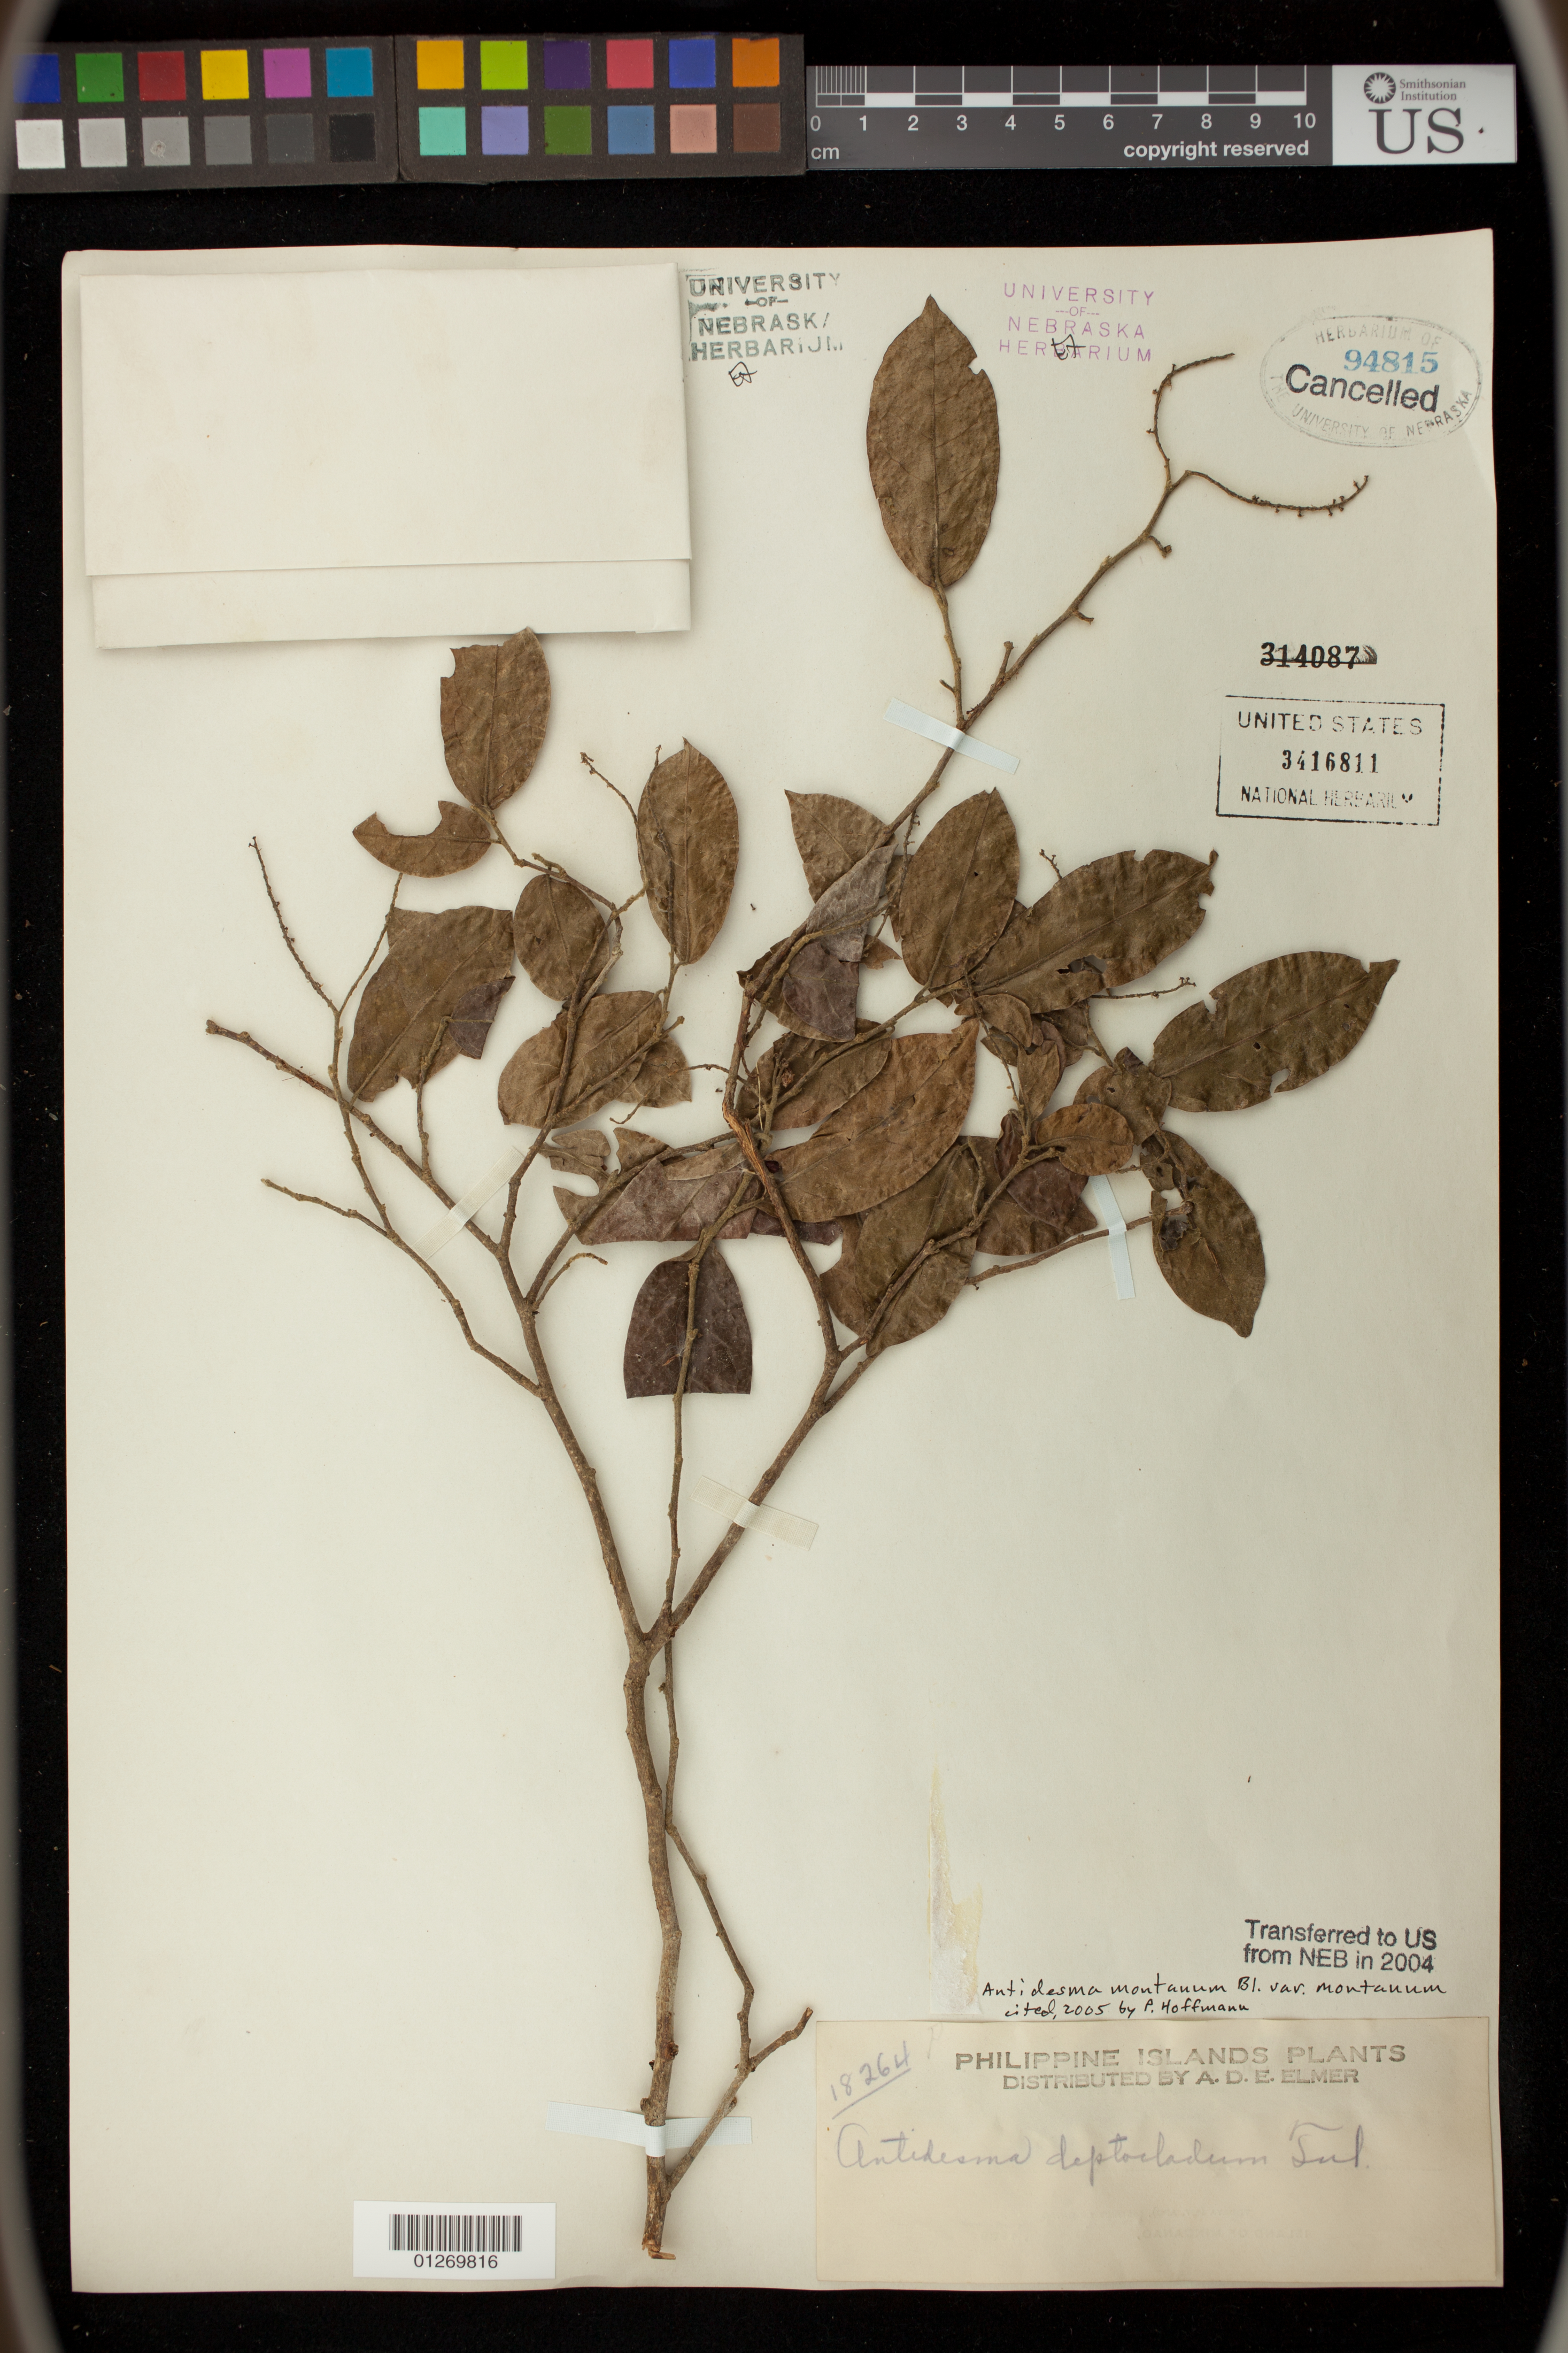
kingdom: Plantae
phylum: Tracheophyta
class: Magnoliopsida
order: Malpighiales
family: Phyllanthaceae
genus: Antidesma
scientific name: Antidesma montanum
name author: Blume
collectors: A. D. E. Elmer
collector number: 18264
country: Philippines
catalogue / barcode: US 3416811